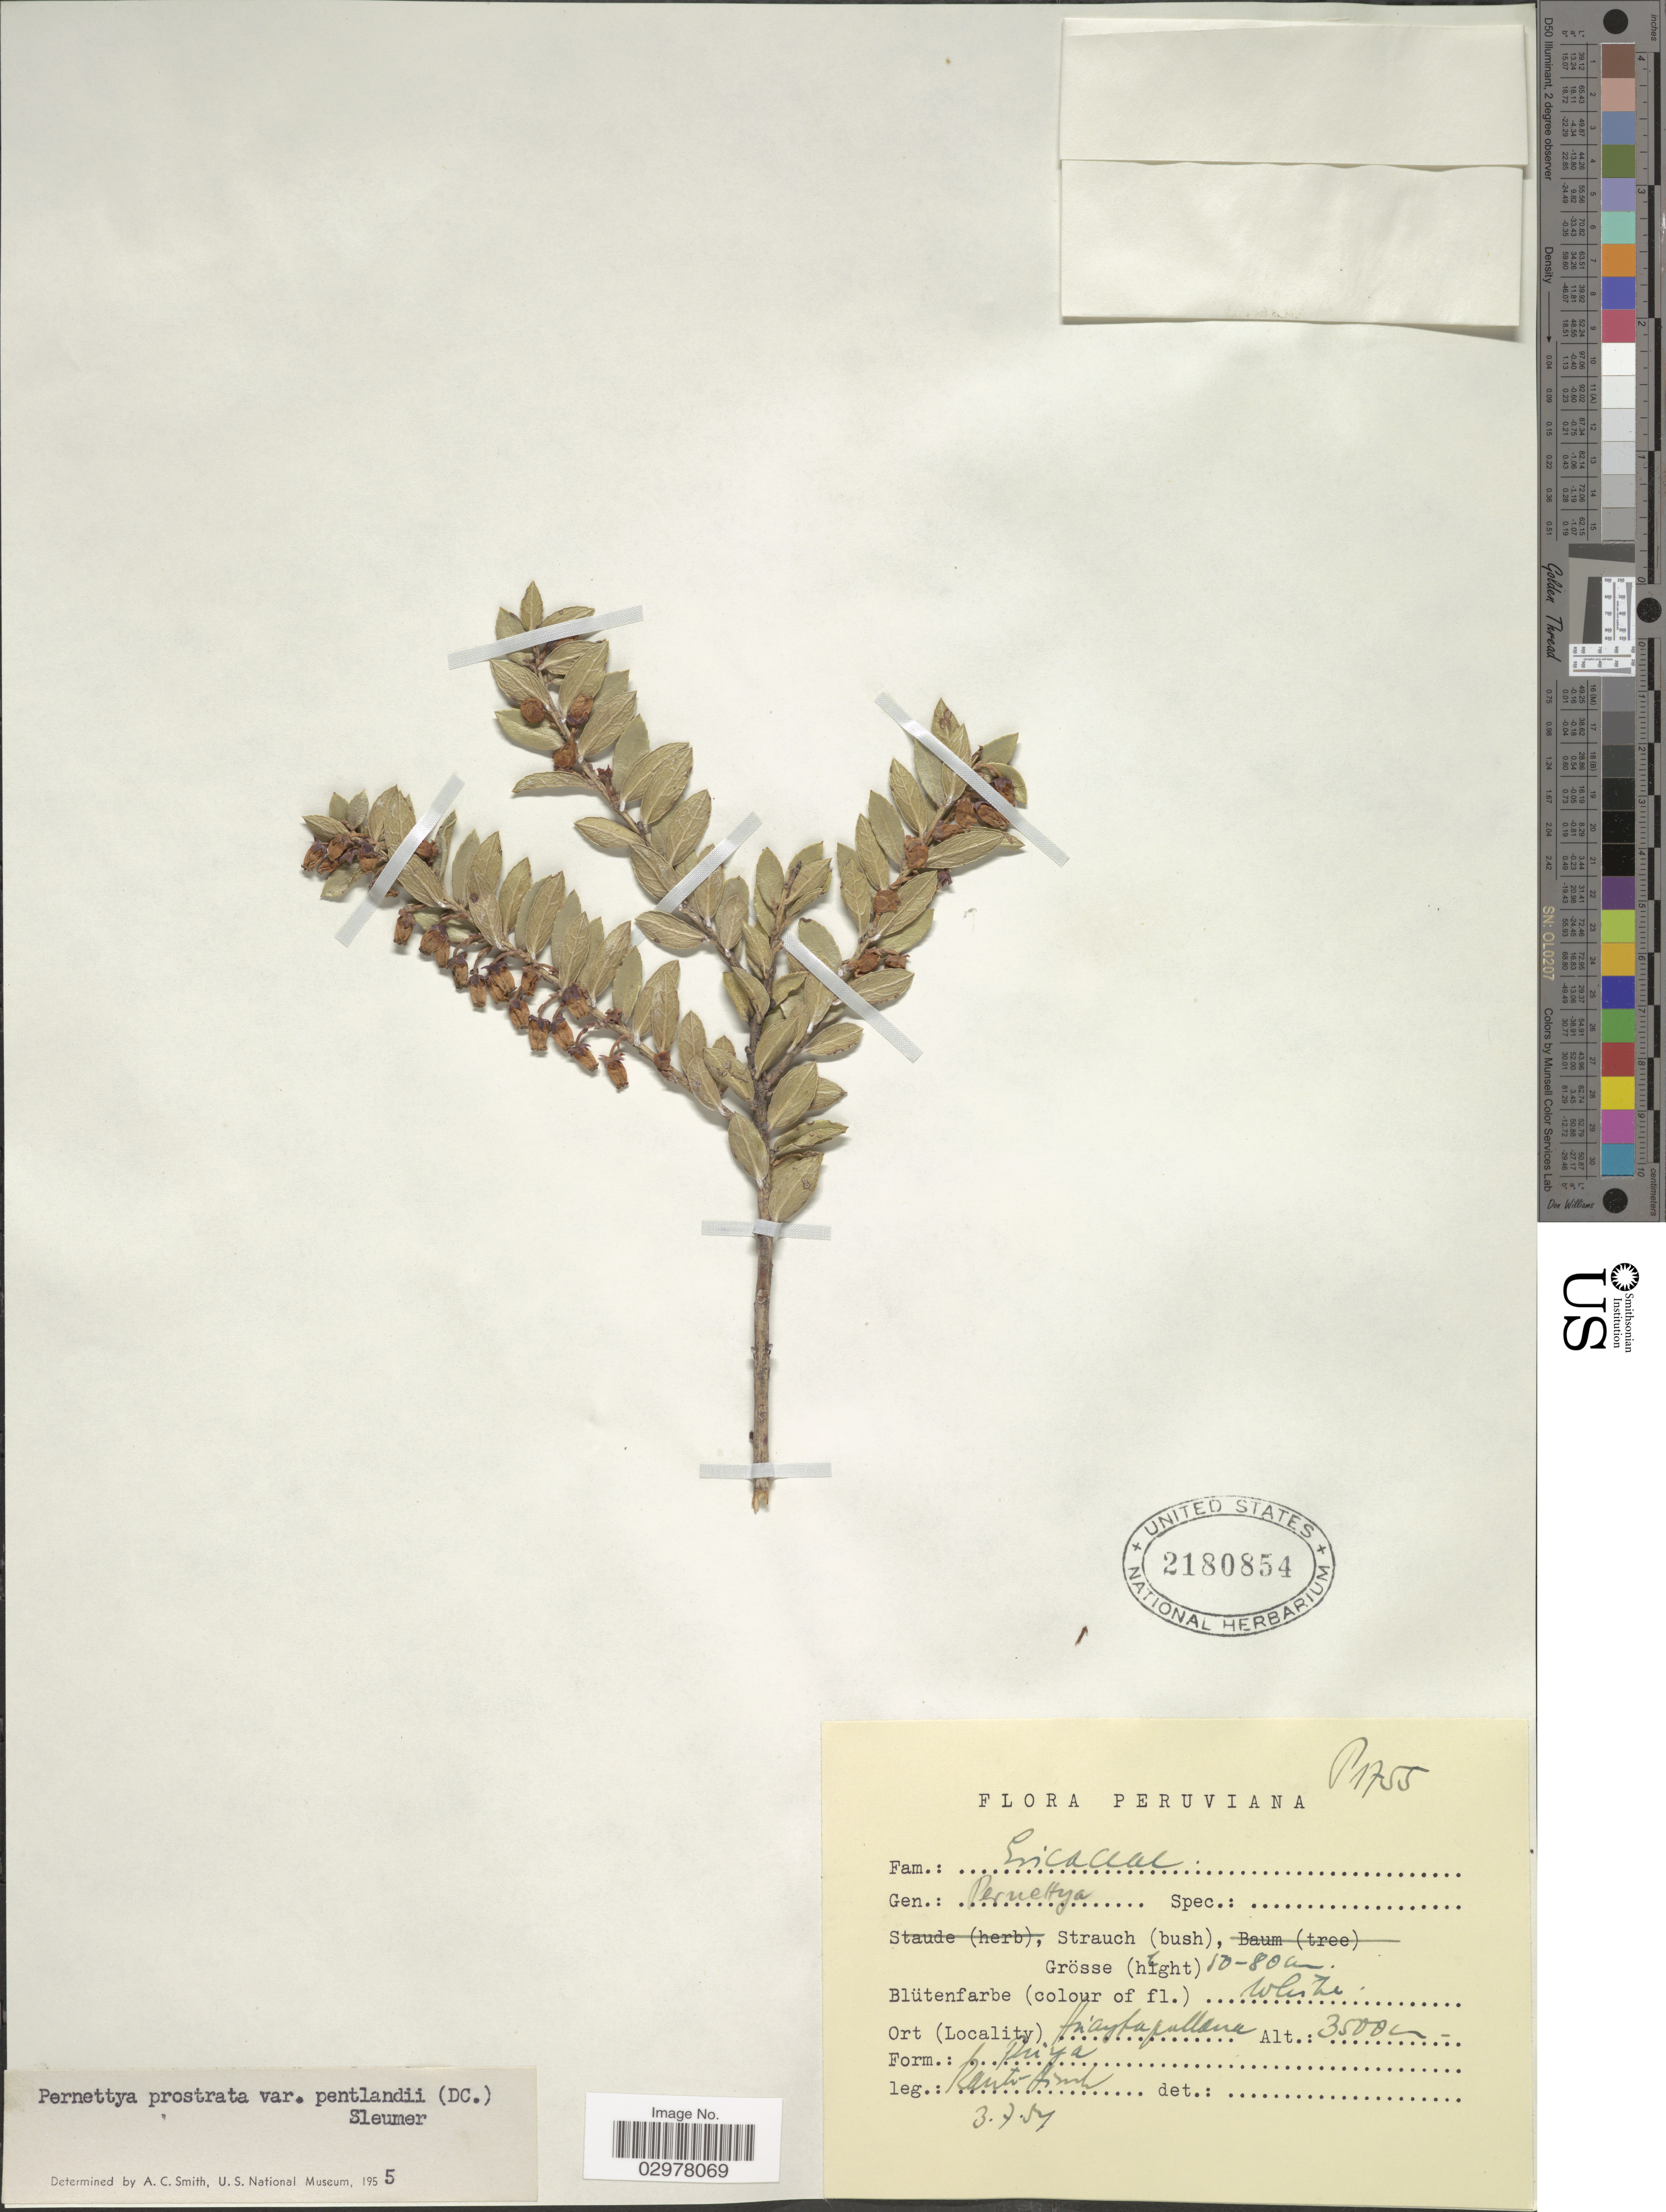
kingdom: Plantae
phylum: Tracheophyta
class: Magnoliopsida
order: Ericales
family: Ericaceae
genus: Pernettya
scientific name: Pernettya prostrata var. pentlandii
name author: (DC.) Sleumer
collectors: W. Rauh & G. Hirsch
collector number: P1755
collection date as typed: Transcribed d/m/y: 3/7/57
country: Peru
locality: Huaytapallana.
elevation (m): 3500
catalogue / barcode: US 2180854